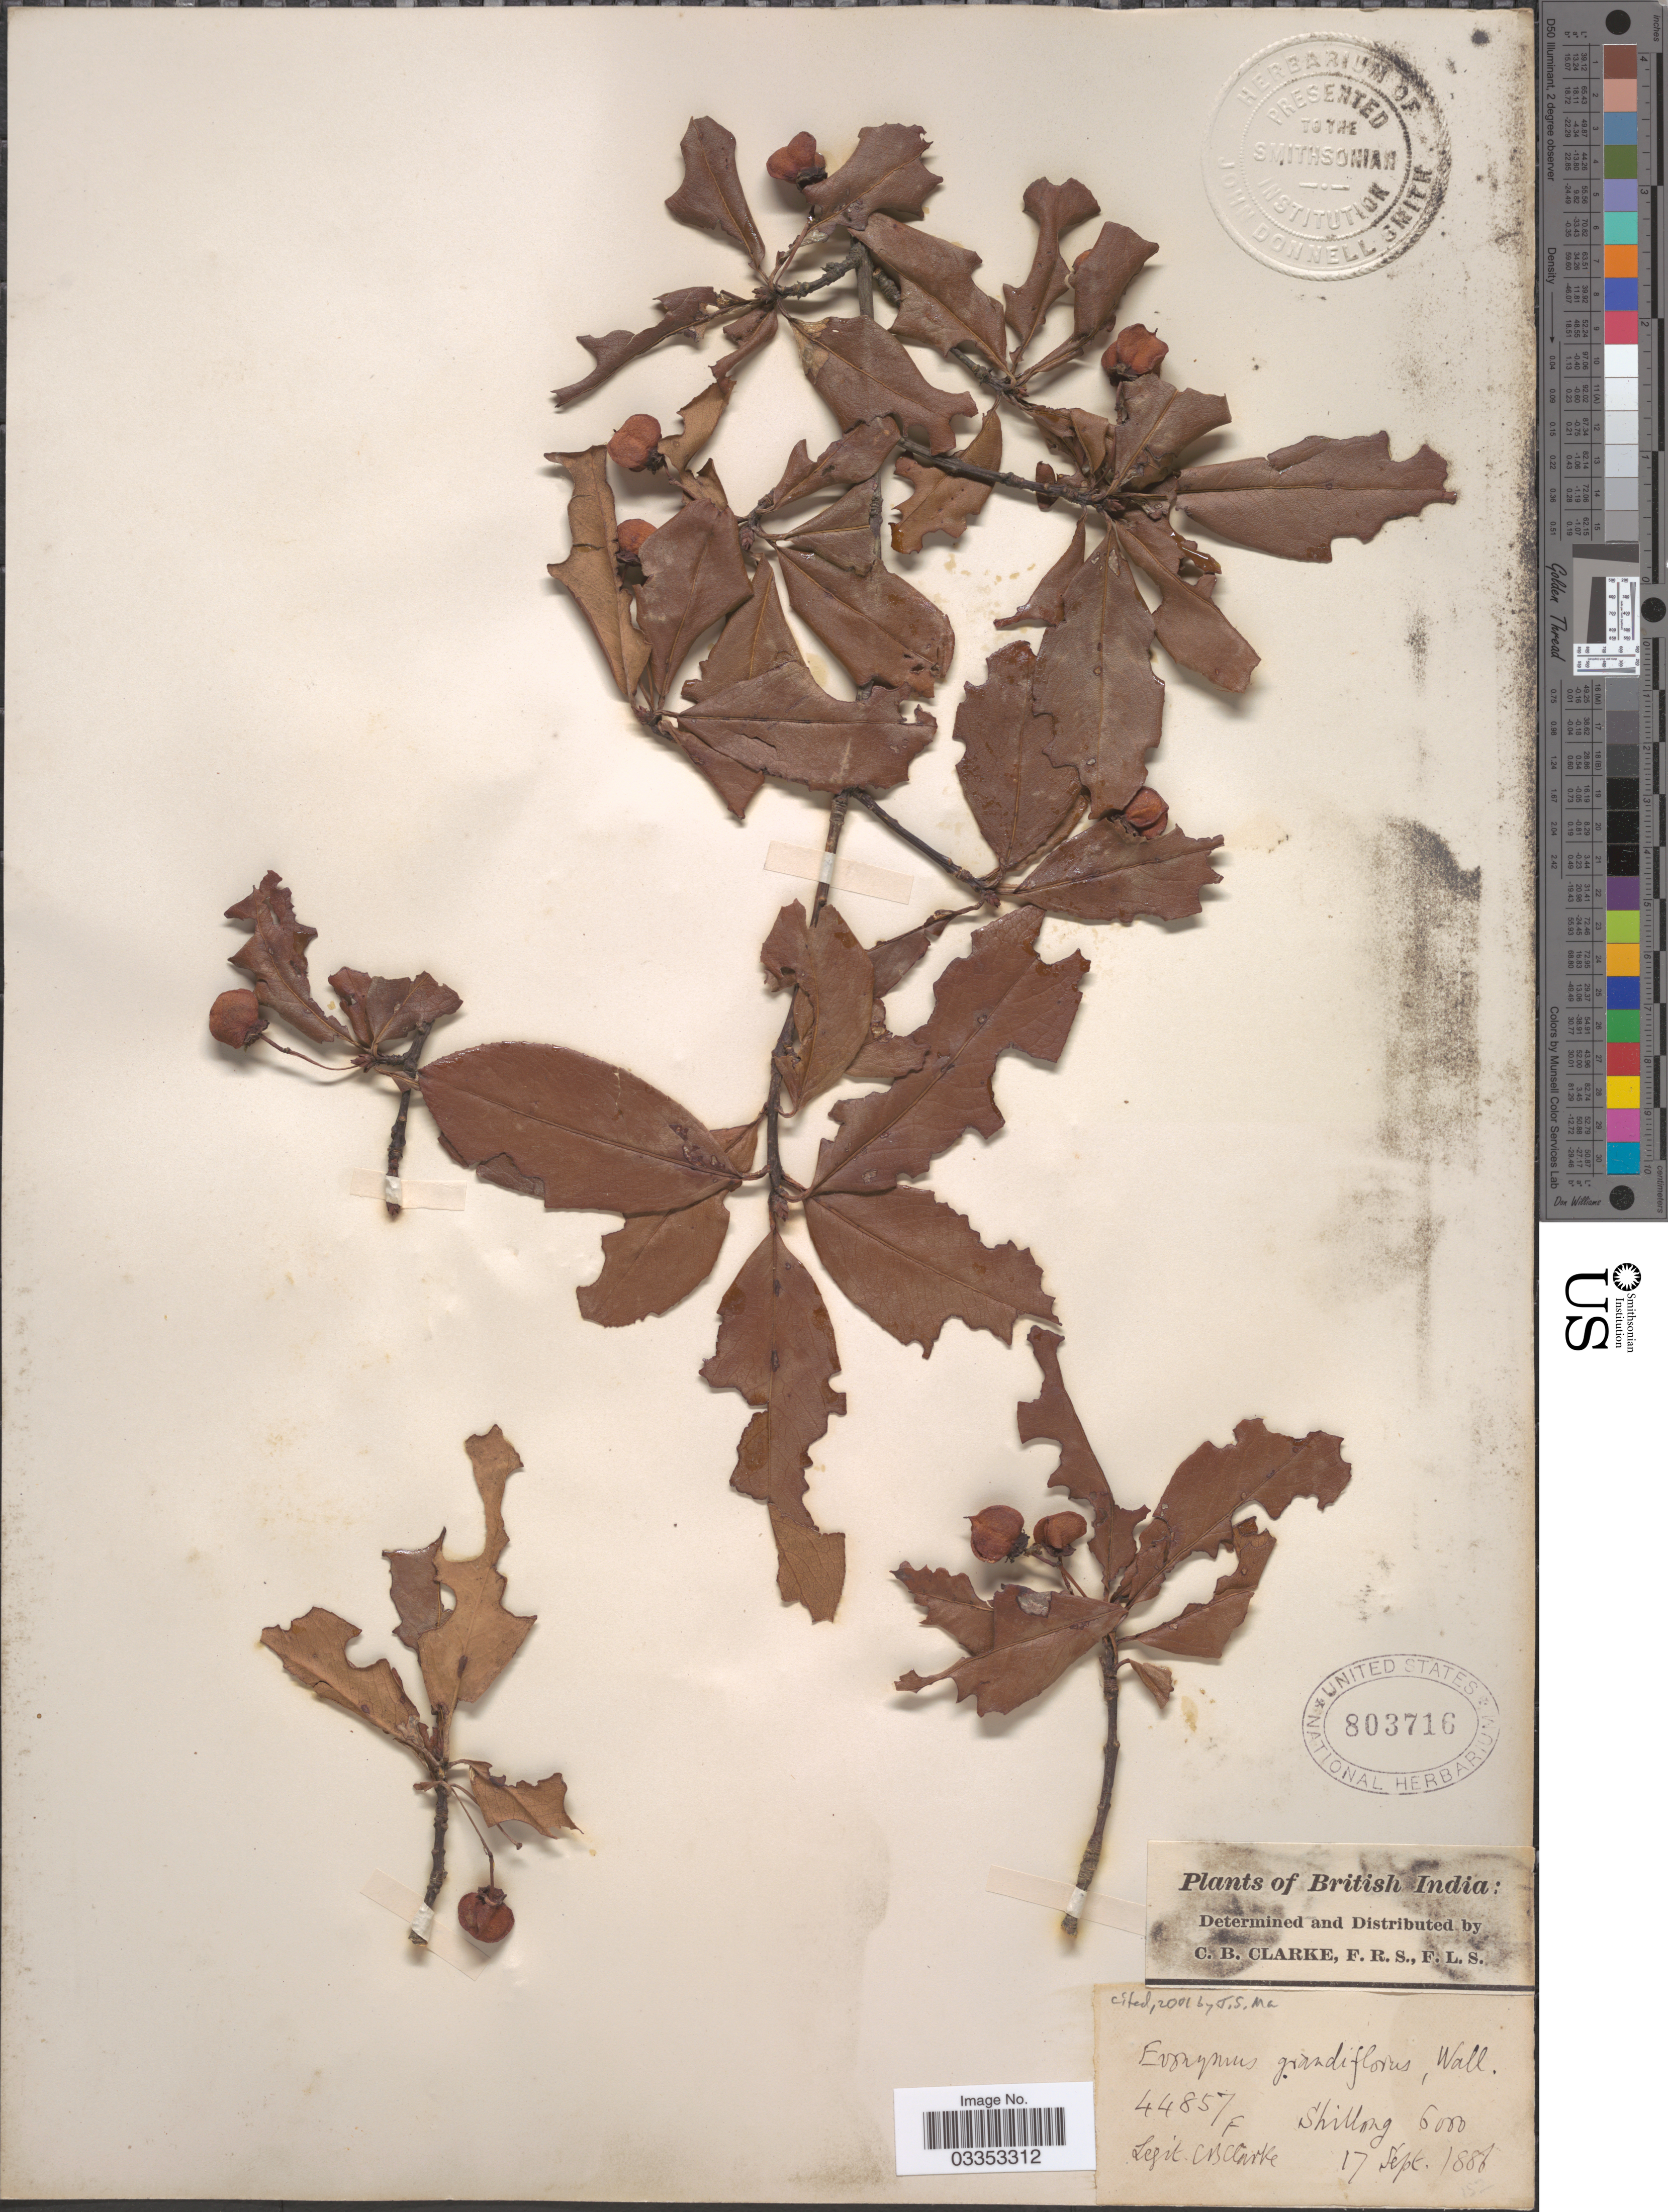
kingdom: Plantae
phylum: Tracheophyta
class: Magnoliopsida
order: Celastrales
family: Celastraceae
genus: Euonymus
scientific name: Euonymus grandiflorus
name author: Wall.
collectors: C. B. Clarke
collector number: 44857F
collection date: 1886-09-17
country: India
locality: British India. Shillong.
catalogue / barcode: US 803716